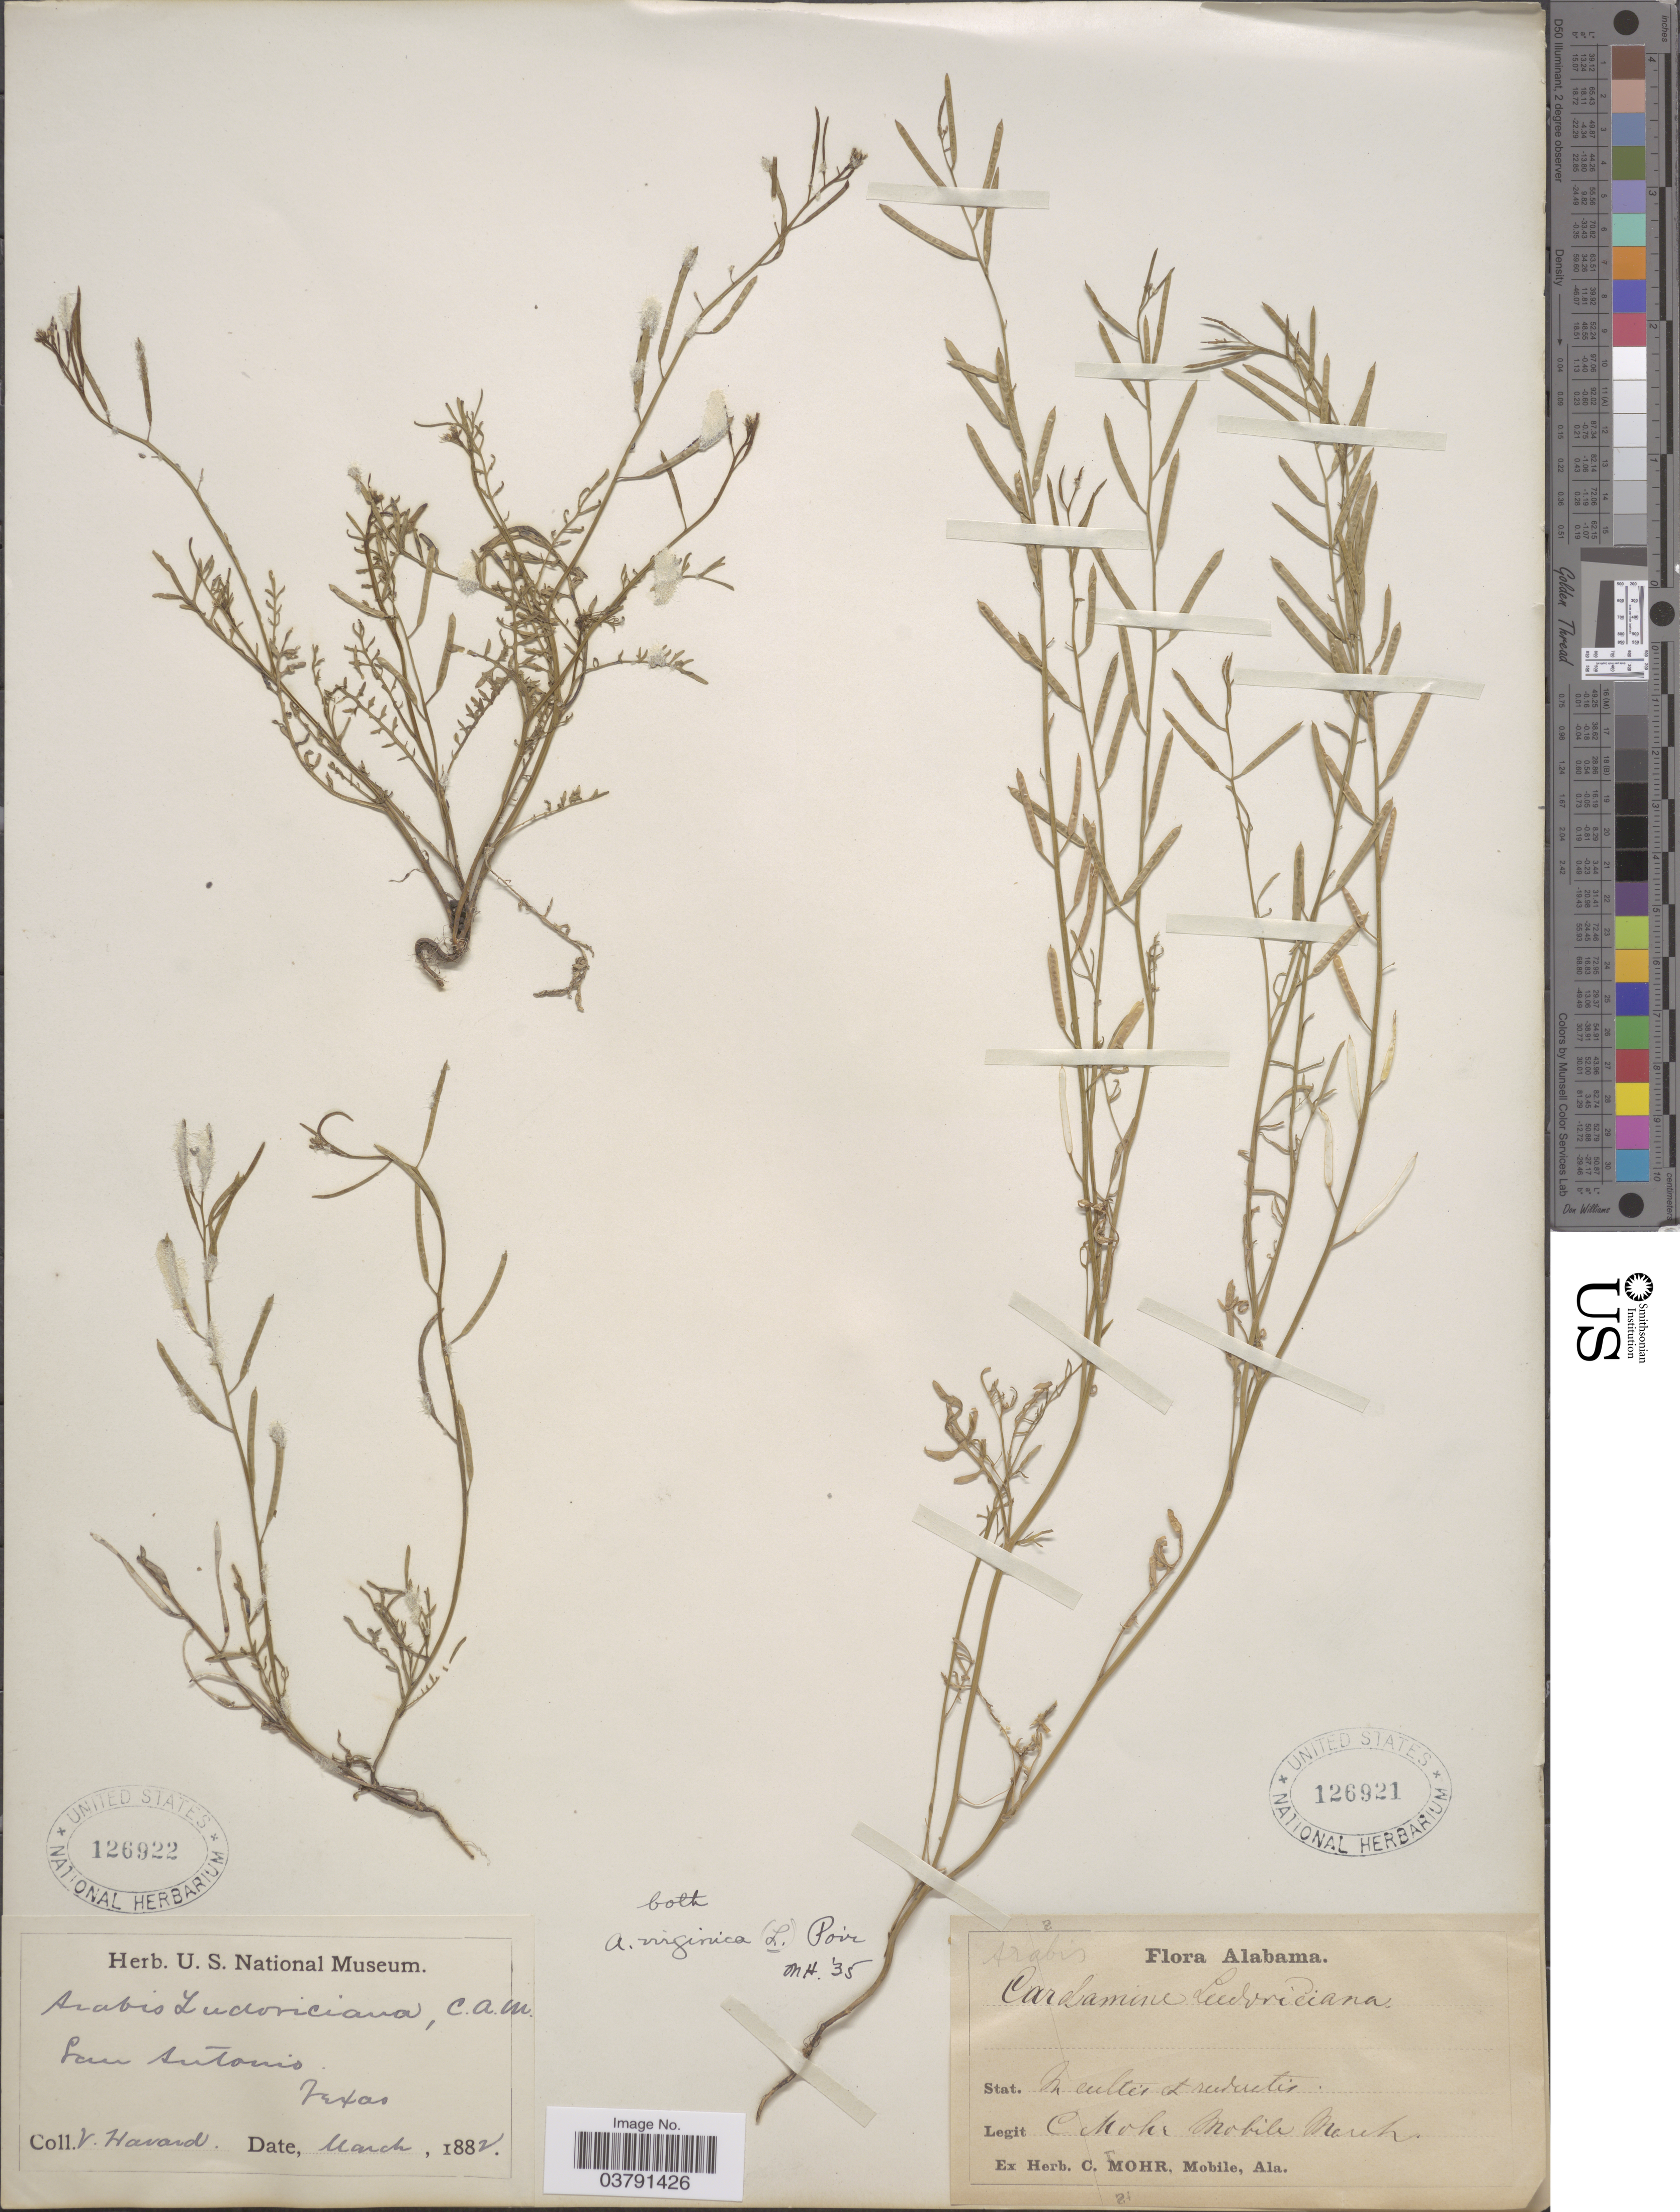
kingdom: Plantae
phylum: Tracheophyta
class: Magnoliopsida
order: Brassicales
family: Brassicaceae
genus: Planodes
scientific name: Planodes virginicum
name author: (L.) Greene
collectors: C. T. Mohr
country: United States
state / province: Alabama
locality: Mobile.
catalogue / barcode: US 126921-2